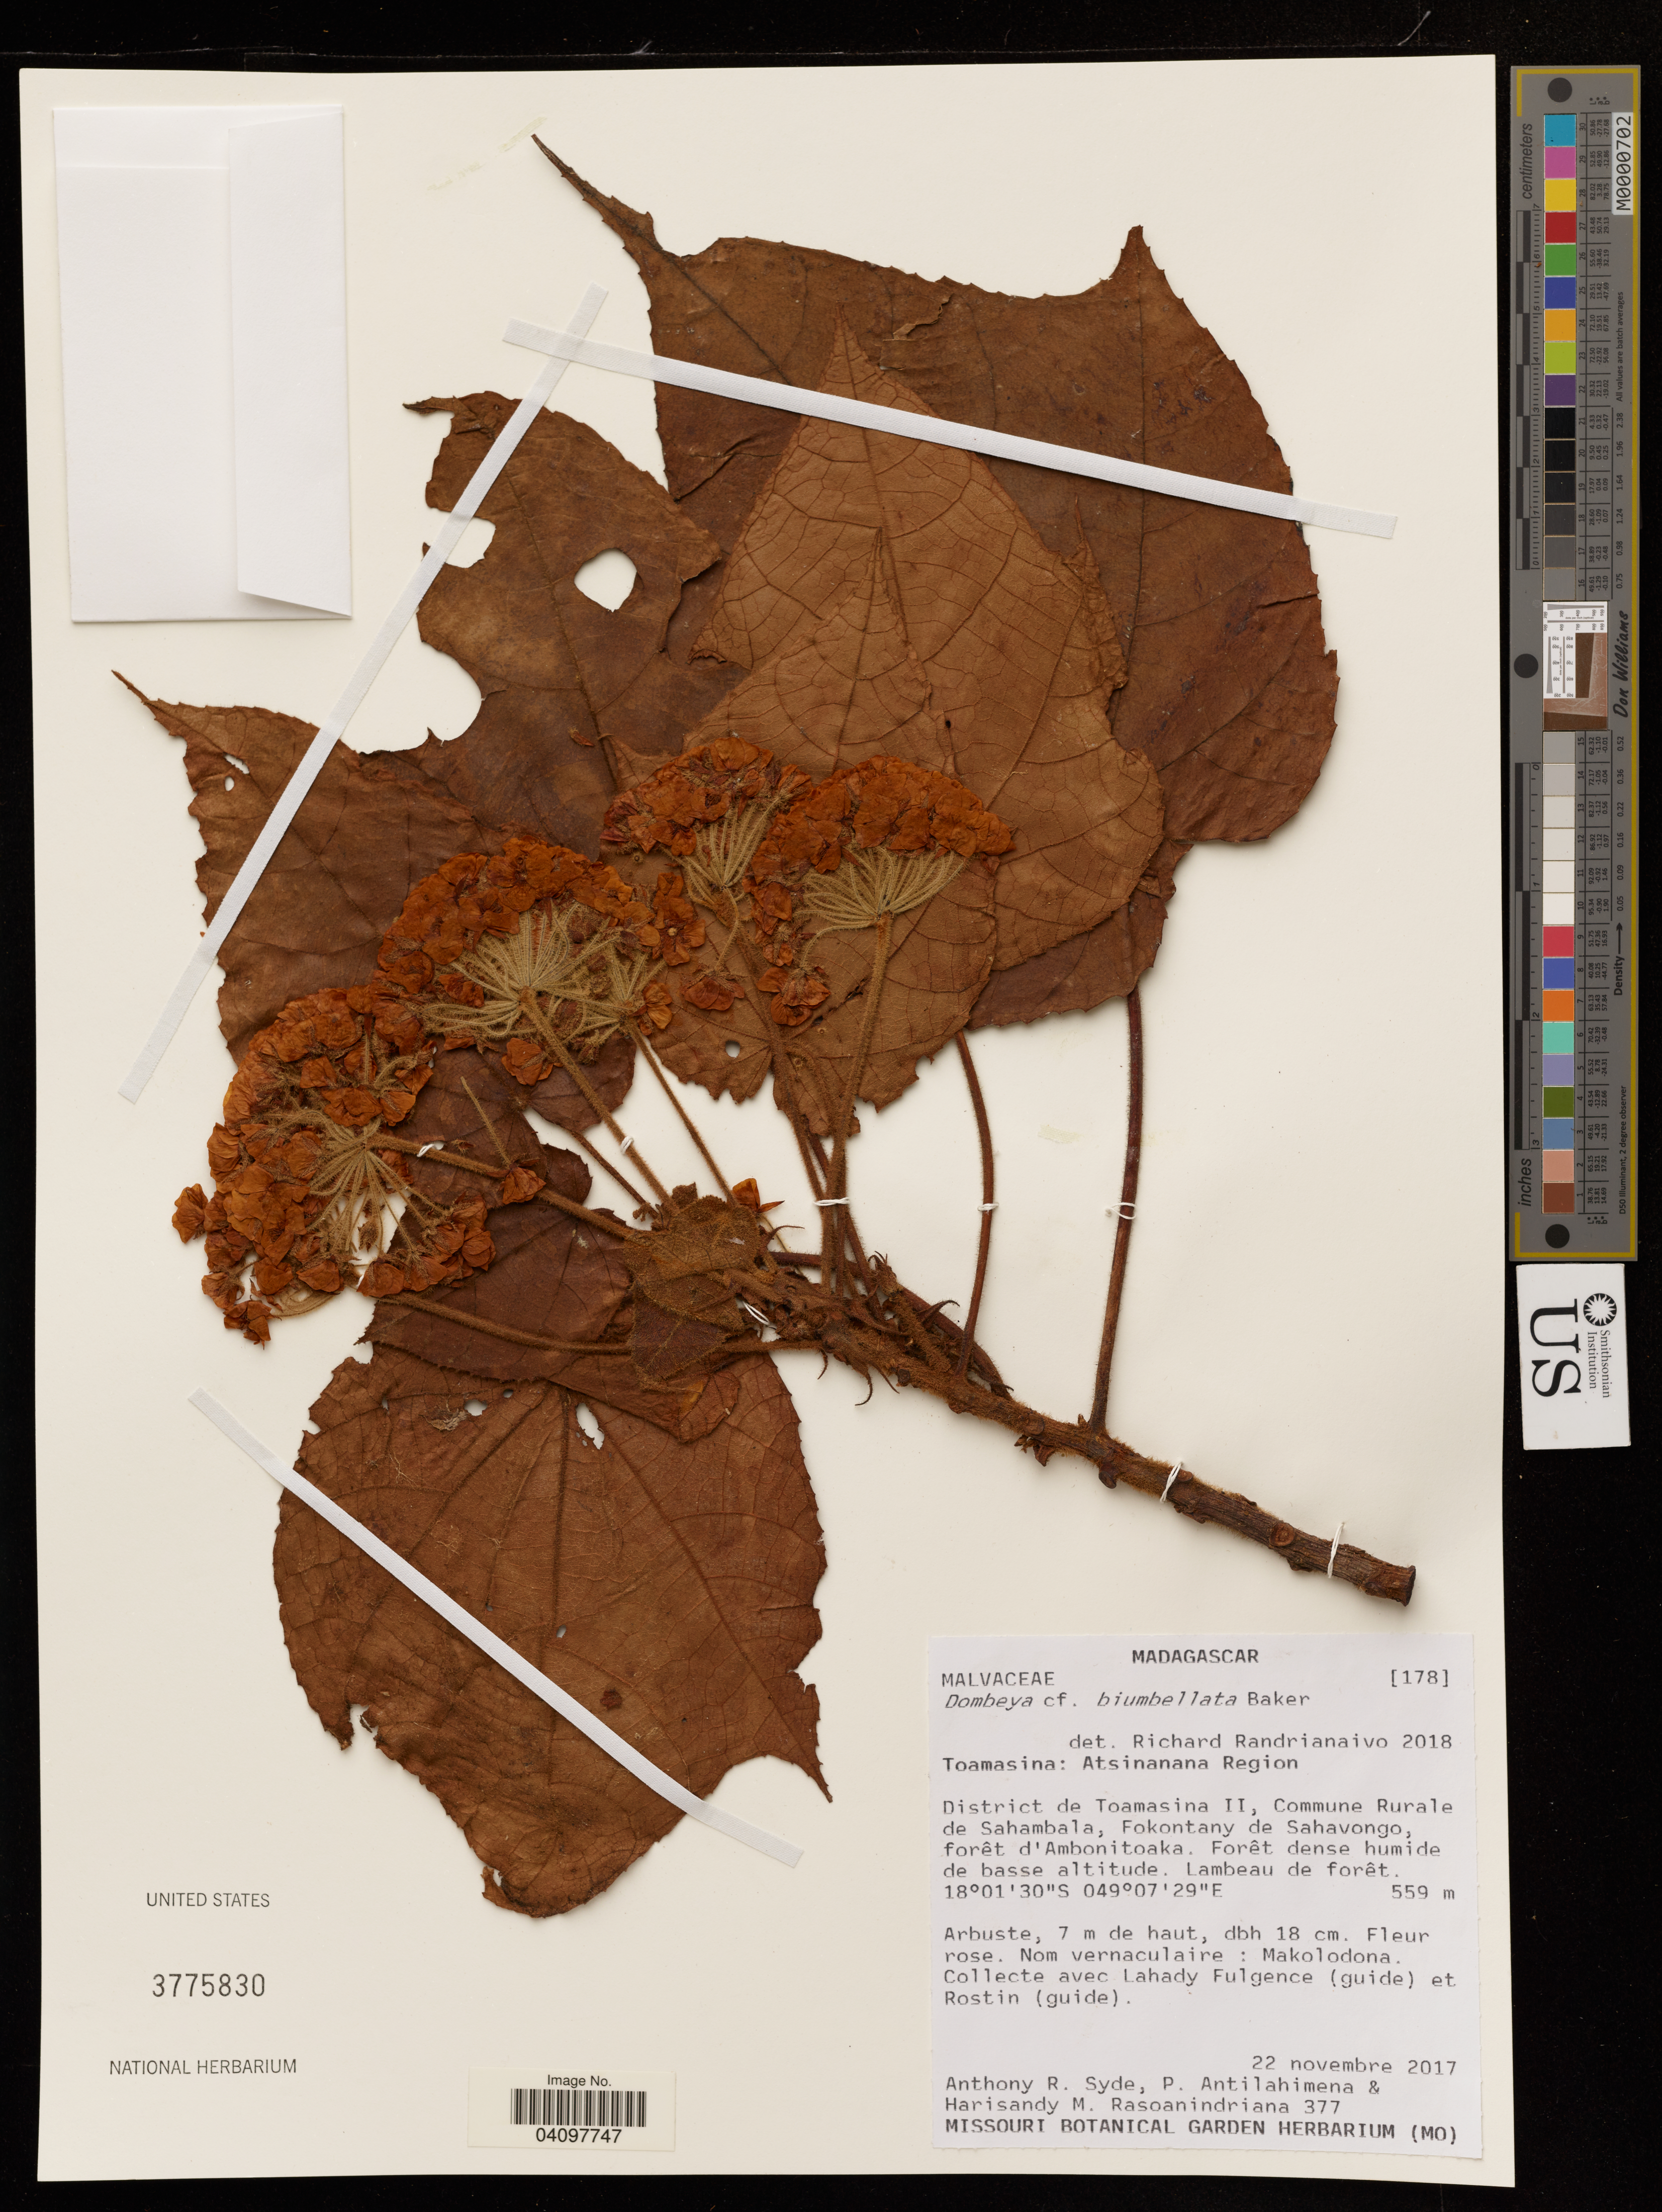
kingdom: Plantae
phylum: Tracheophyta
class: Magnoliopsida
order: Malvales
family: Malvaceae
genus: Dombeya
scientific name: Dombeya biumbellata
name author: Baker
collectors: A. Syde, P. Antilahimena & H. Rasoanindriana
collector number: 377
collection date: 2017-11-22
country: Madagascar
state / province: Toamasina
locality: Atsinanana Region, District de Toamasina II, Commune Rurale de Sahambala, Fokontany de Sahavongo, forêt d'Ambomitoaka.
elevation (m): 559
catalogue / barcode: US 3775830